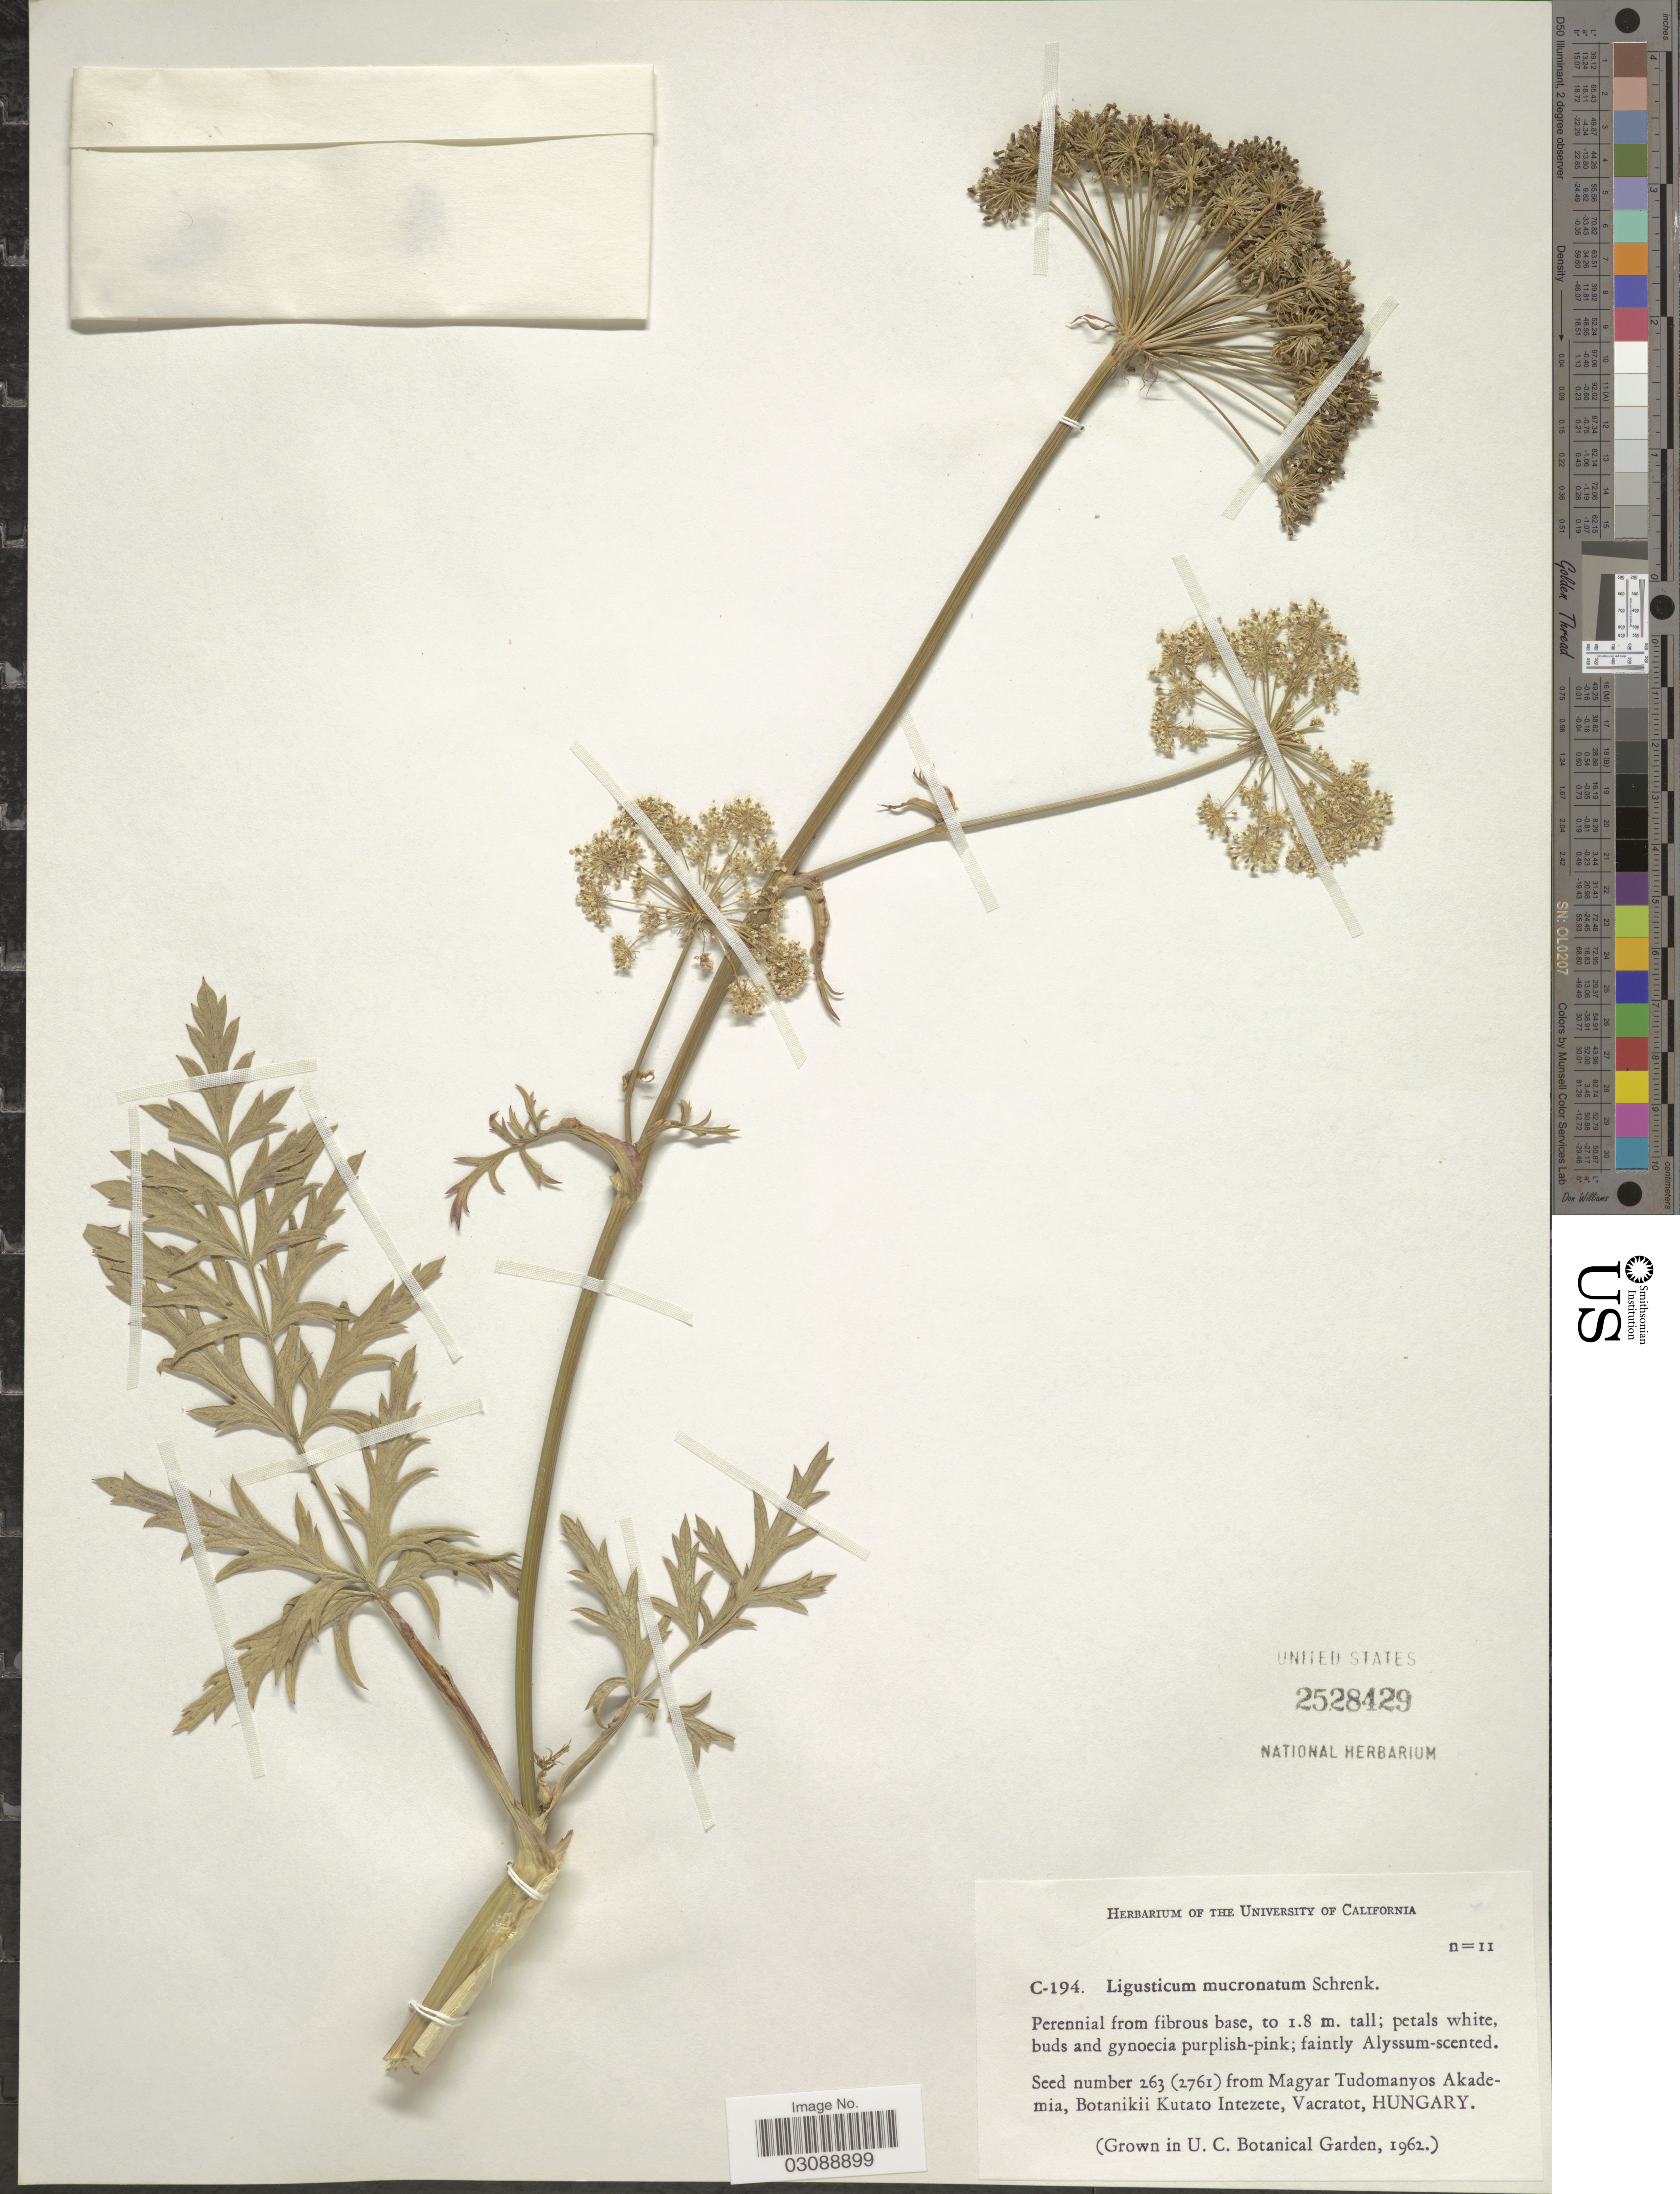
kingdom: Plantae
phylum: Tracheophyta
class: Magnoliopsida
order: Apiales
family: Apiaceae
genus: Ligusticum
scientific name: Ligusticum mucronatum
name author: (Schrenk ex Fisch. & C.A. Mey.) Leute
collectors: ex herb. Univ. of California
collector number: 11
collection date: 1962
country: United States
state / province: California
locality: U.C. Botanical Garden.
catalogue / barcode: US 2528429